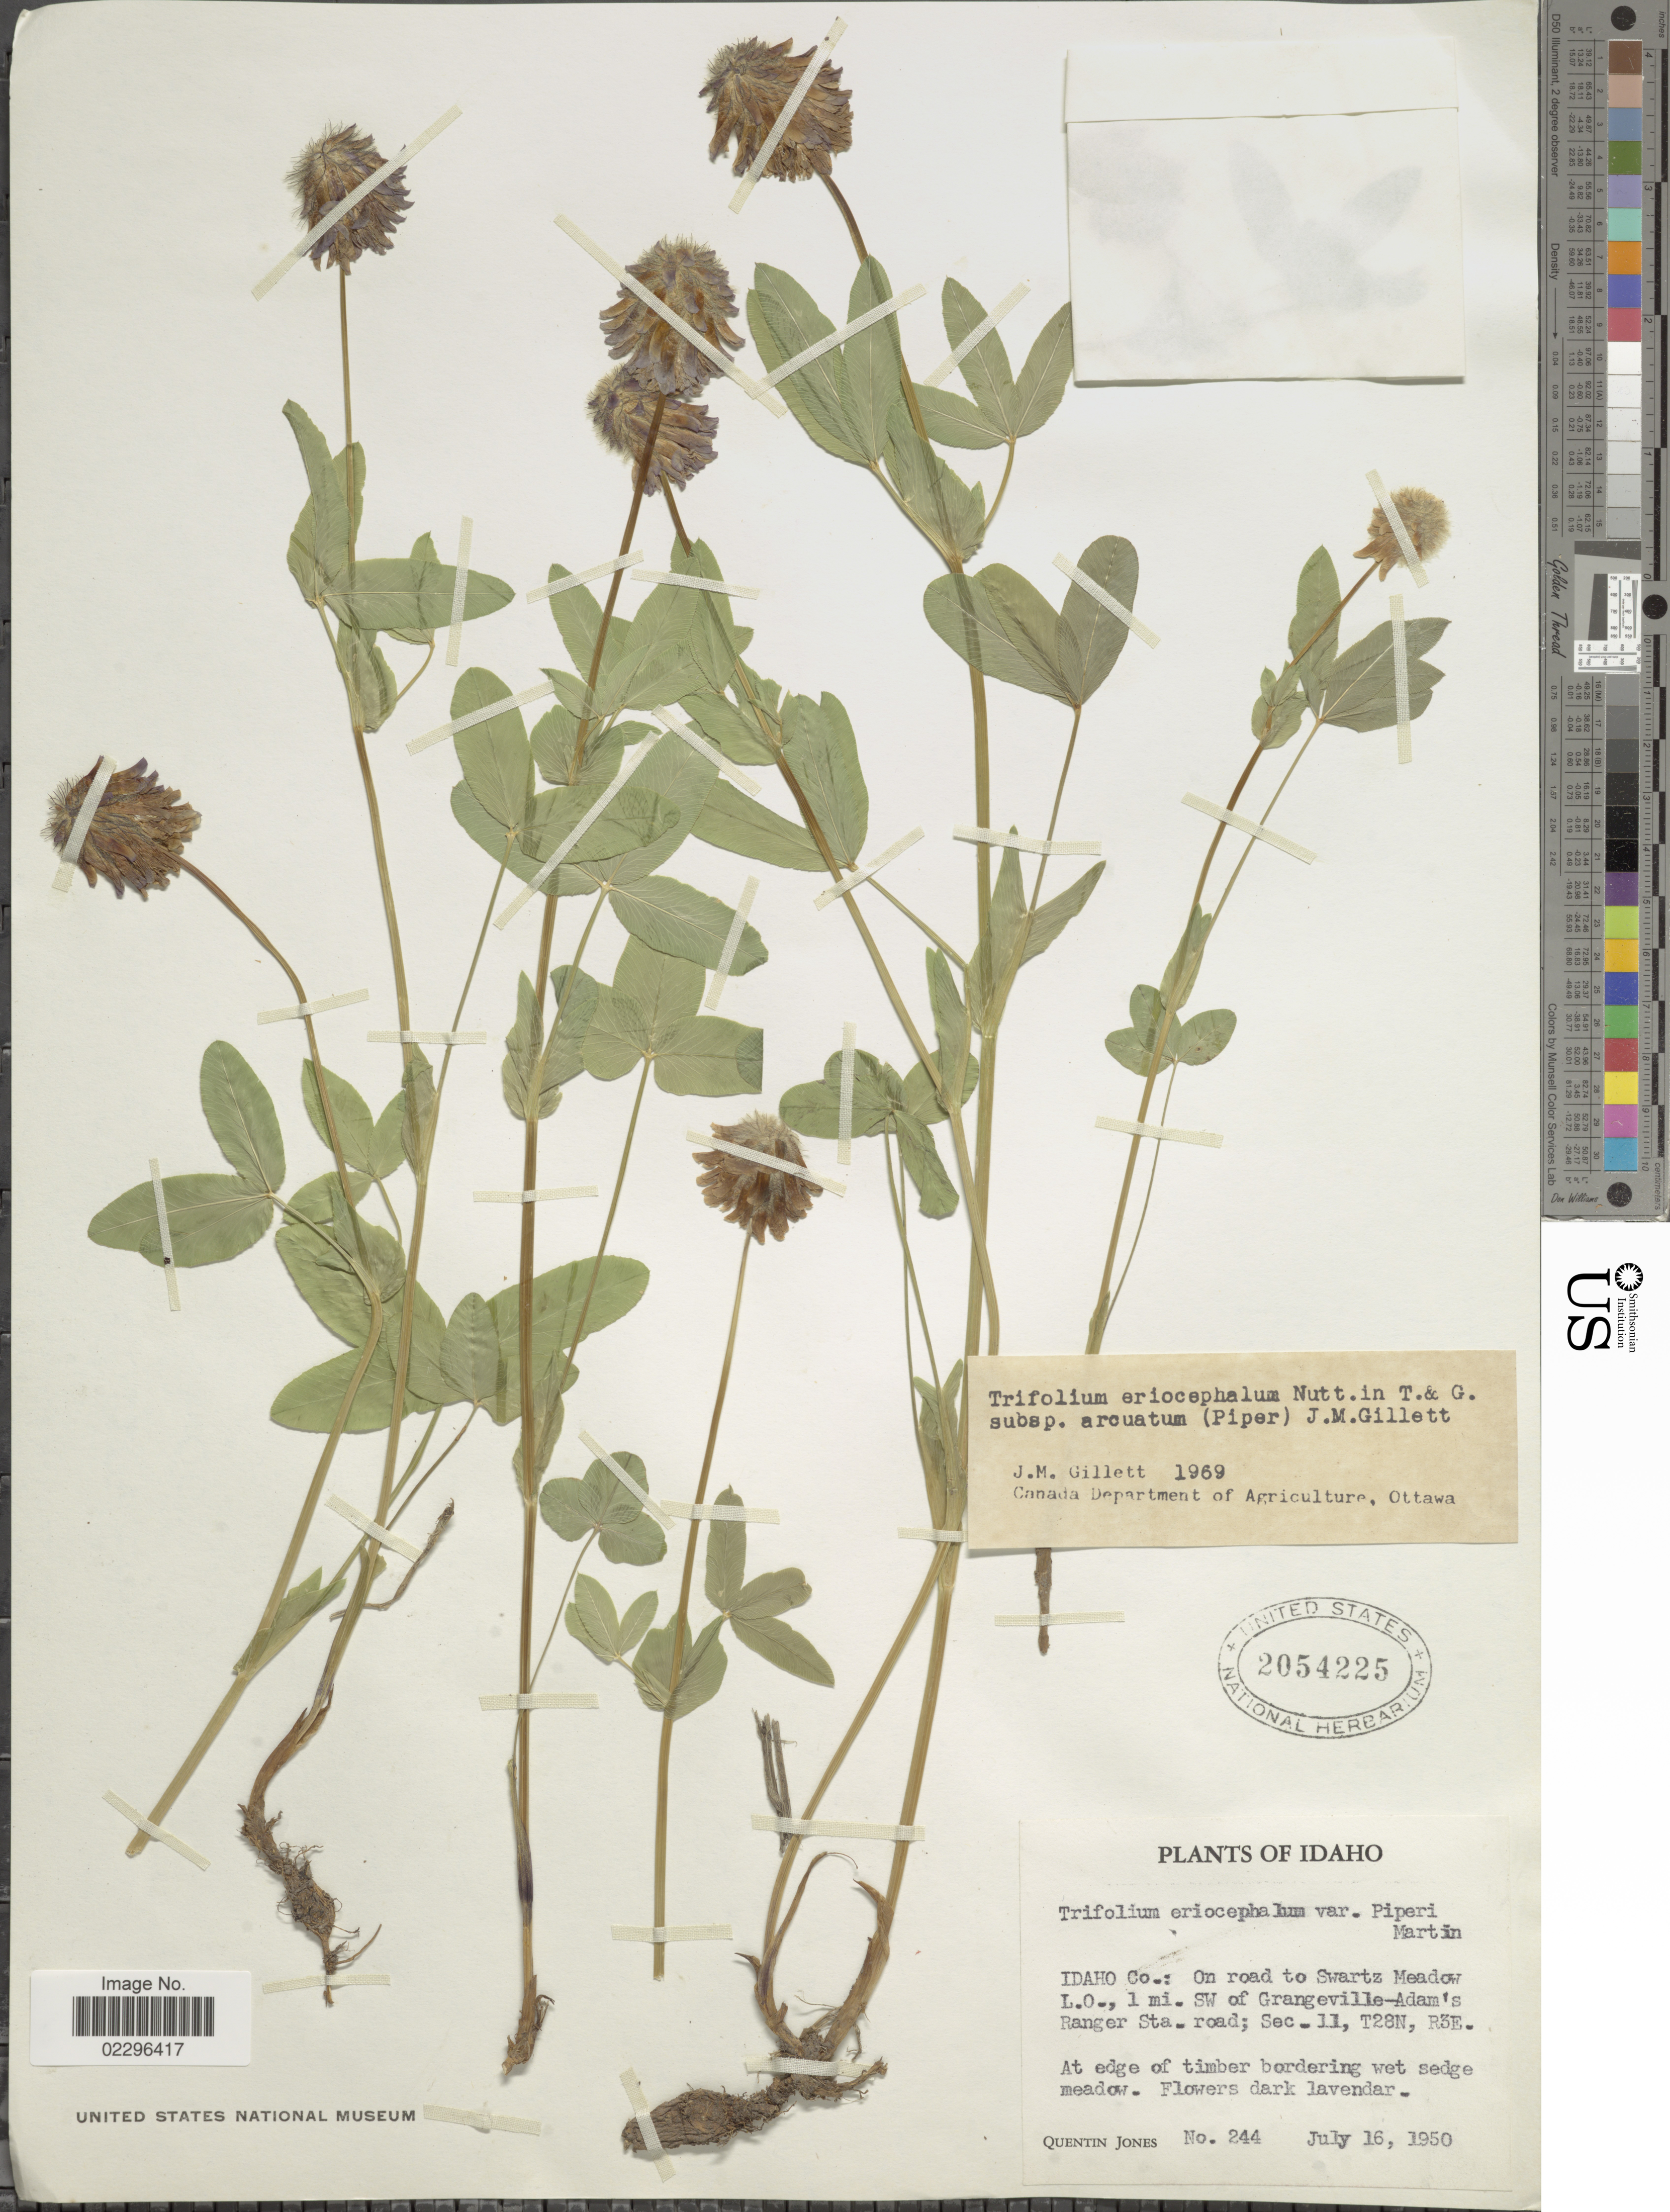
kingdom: Plantae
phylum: Tracheophyta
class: Magnoliopsida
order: Fabales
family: Fabaceae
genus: Trifolium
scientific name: Trifolium eriocephalum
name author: Nutt.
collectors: Q. Jones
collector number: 244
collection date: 1950-07-16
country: United States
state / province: Idaho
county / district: Idaho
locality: on road to Swartz Meadow L.O., 1 mi. SW of Grangeville-Adam's Ranger Sta- road; sec_11, T28N, R3E.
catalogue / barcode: US 2054225